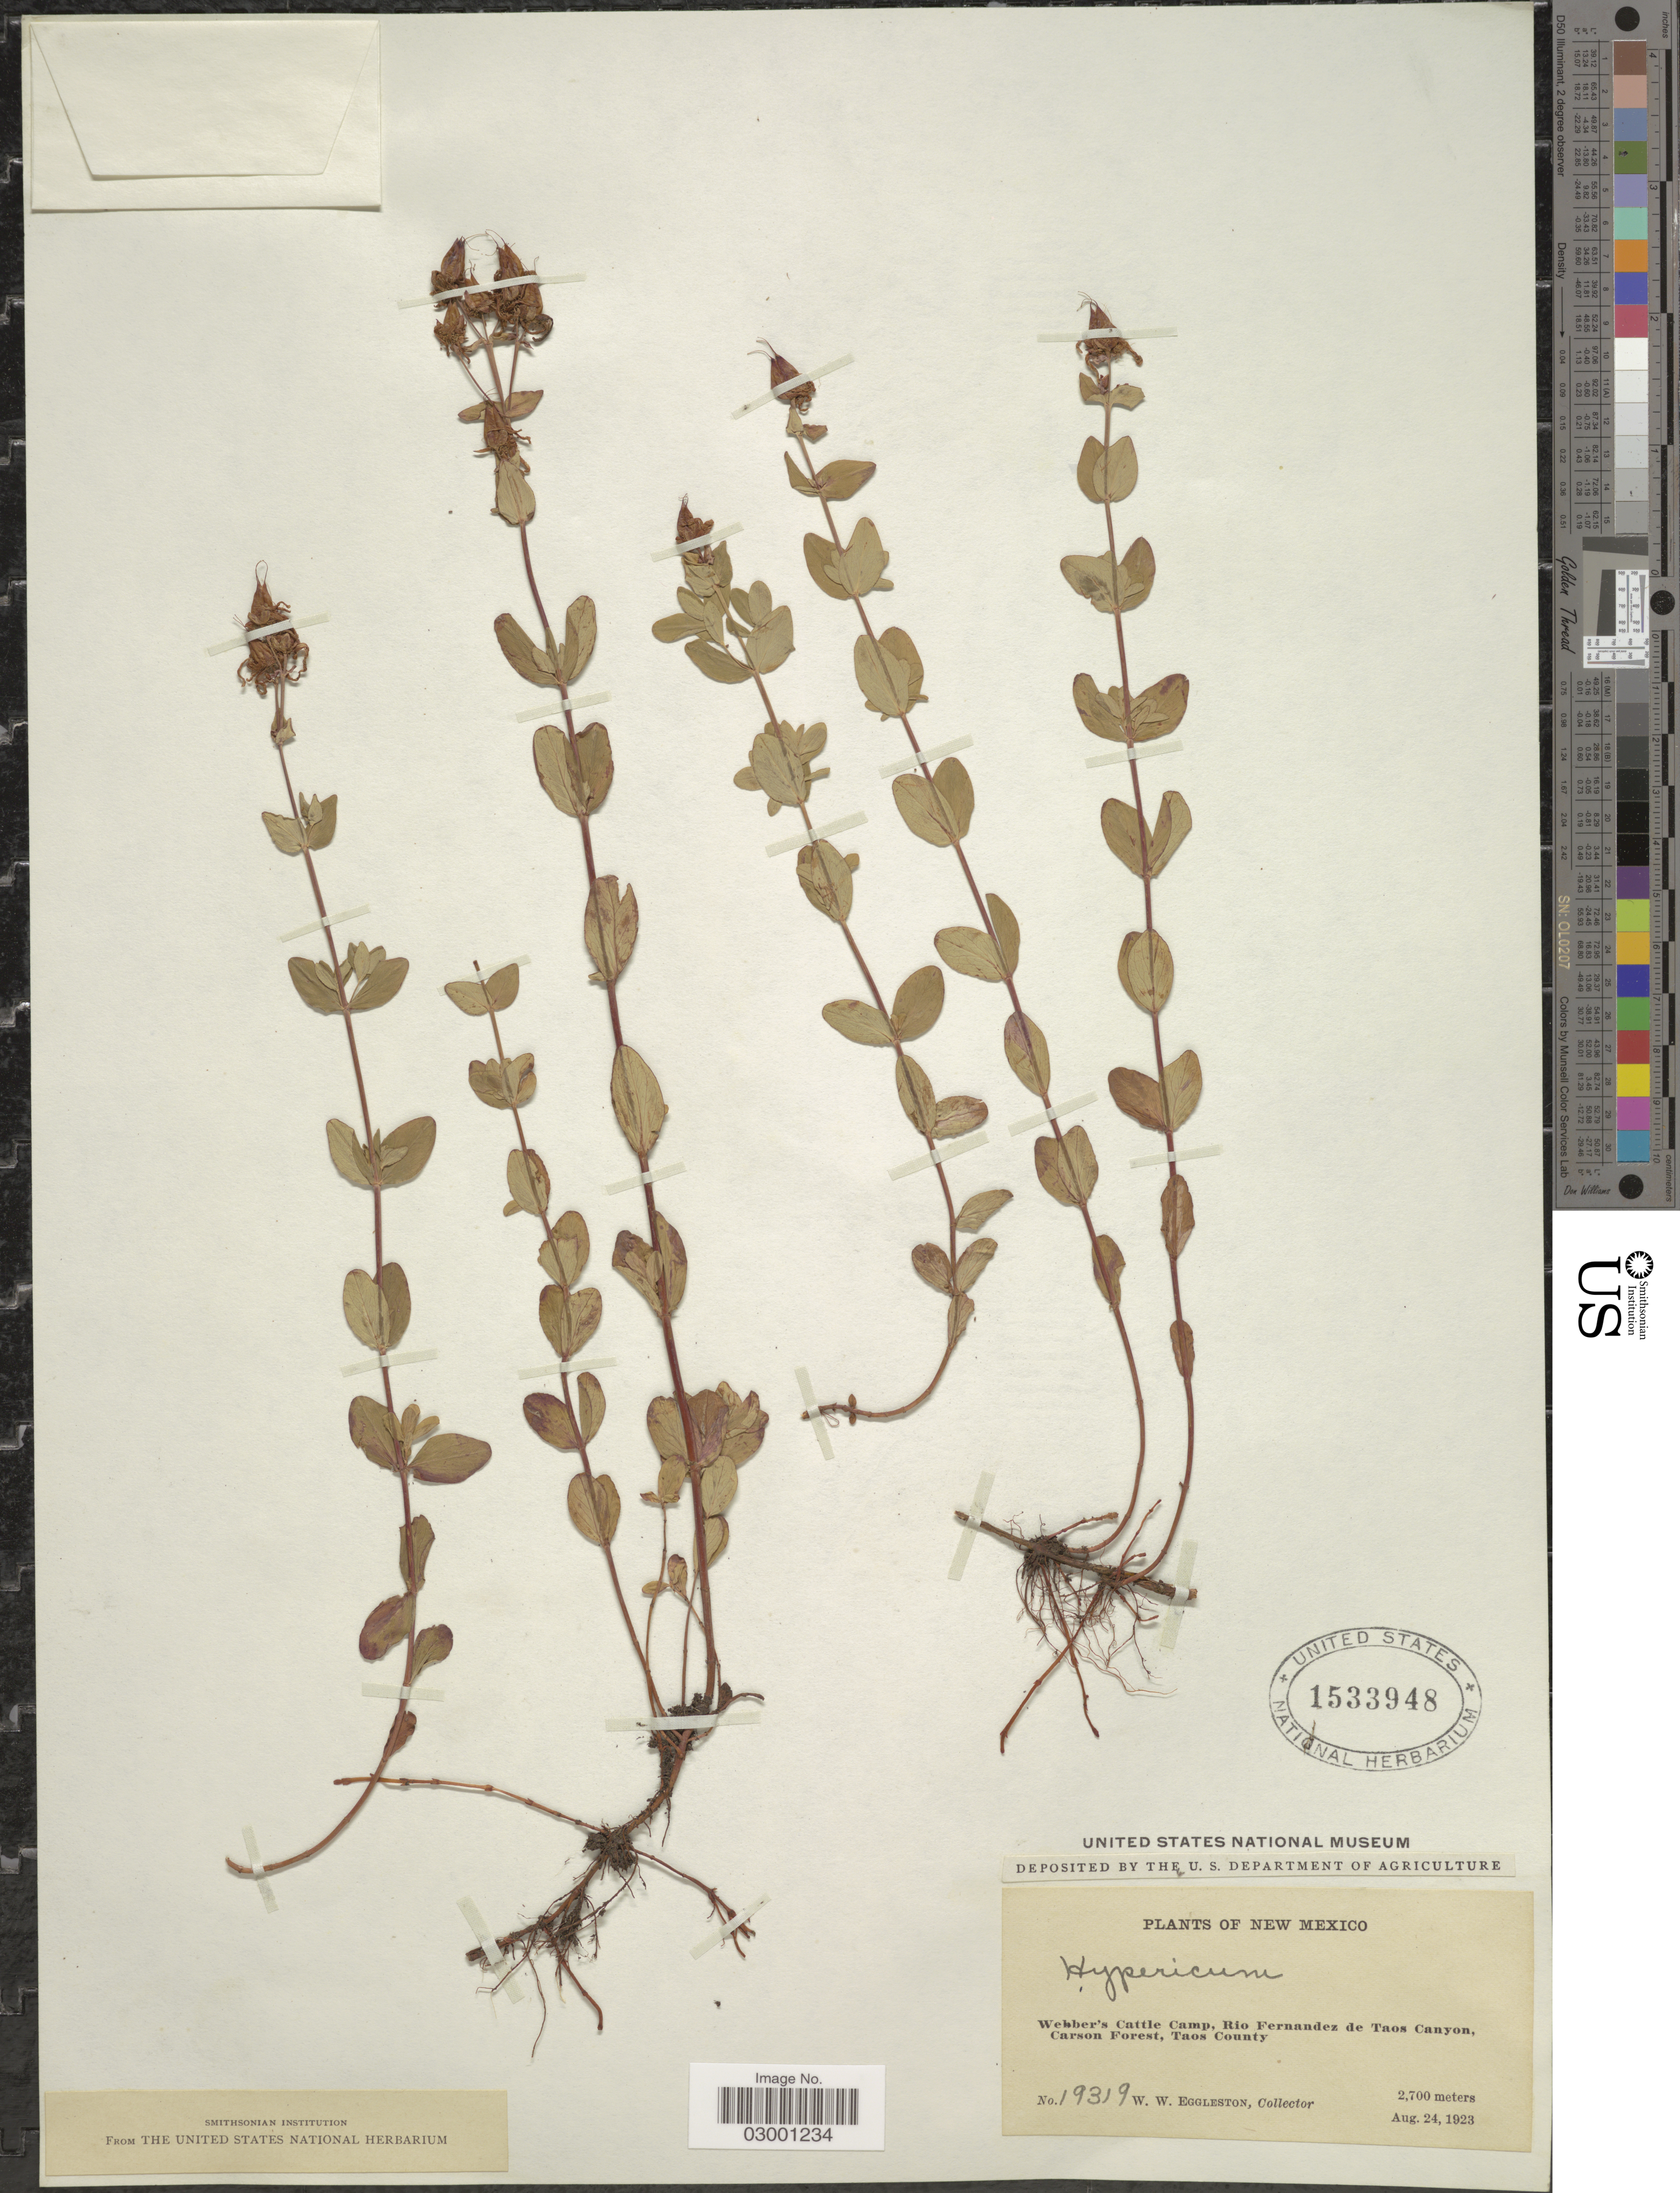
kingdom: Plantae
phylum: Tracheophyta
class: Magnoliopsida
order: Malpighiales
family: Hypericaceae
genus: Hypericum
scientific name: Hypericum formosum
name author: Kunth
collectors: W. W. Eggleston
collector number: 19319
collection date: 1923-08-24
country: United States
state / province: New Mexico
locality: Webber's Cattle Camp, Rio Fernandez de Taos Canyon, Carson Forest, Taos County.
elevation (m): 2700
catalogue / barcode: US 1533948